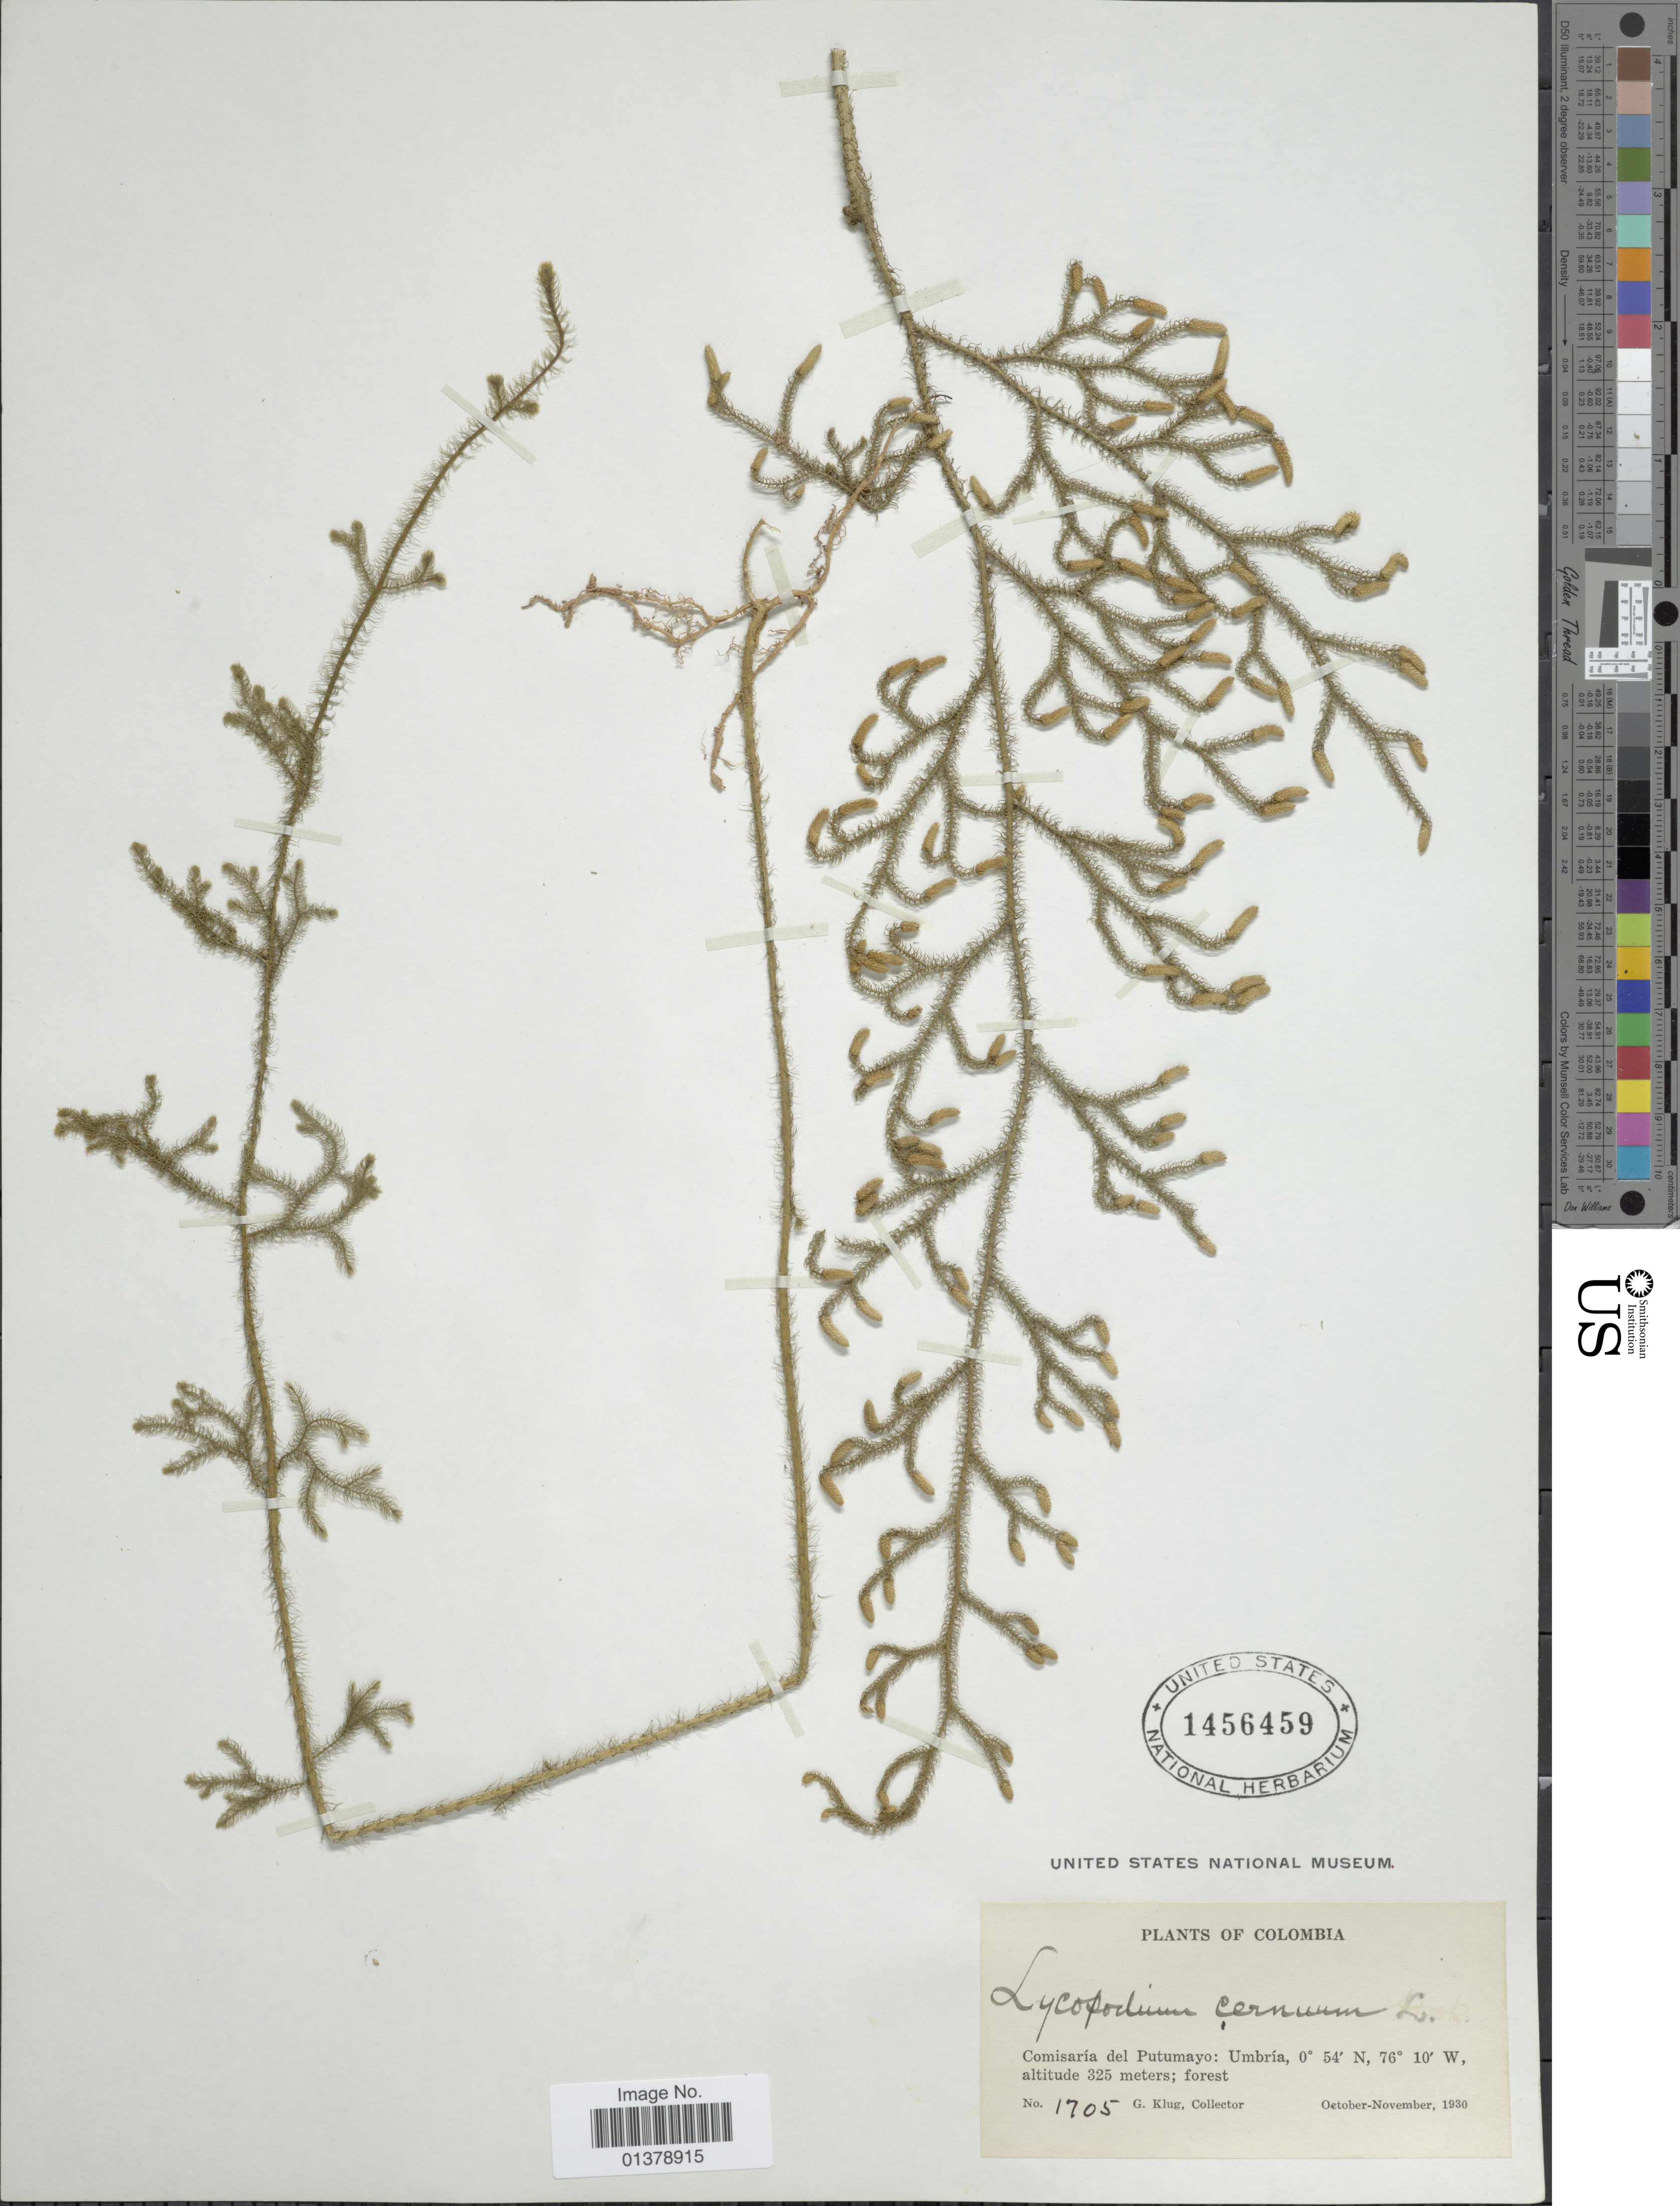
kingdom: Plantae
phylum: Tracheophyta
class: Lycopodiopsida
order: Lycopodiales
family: Lycopodiaceae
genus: Palhinhaea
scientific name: Palhinhaea cernua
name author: (L.) Vasc. & Franco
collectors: G. Klug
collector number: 1705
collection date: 1930-10/1930-11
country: Colombia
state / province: Putumayo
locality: Umbria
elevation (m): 320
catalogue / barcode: US 1456459